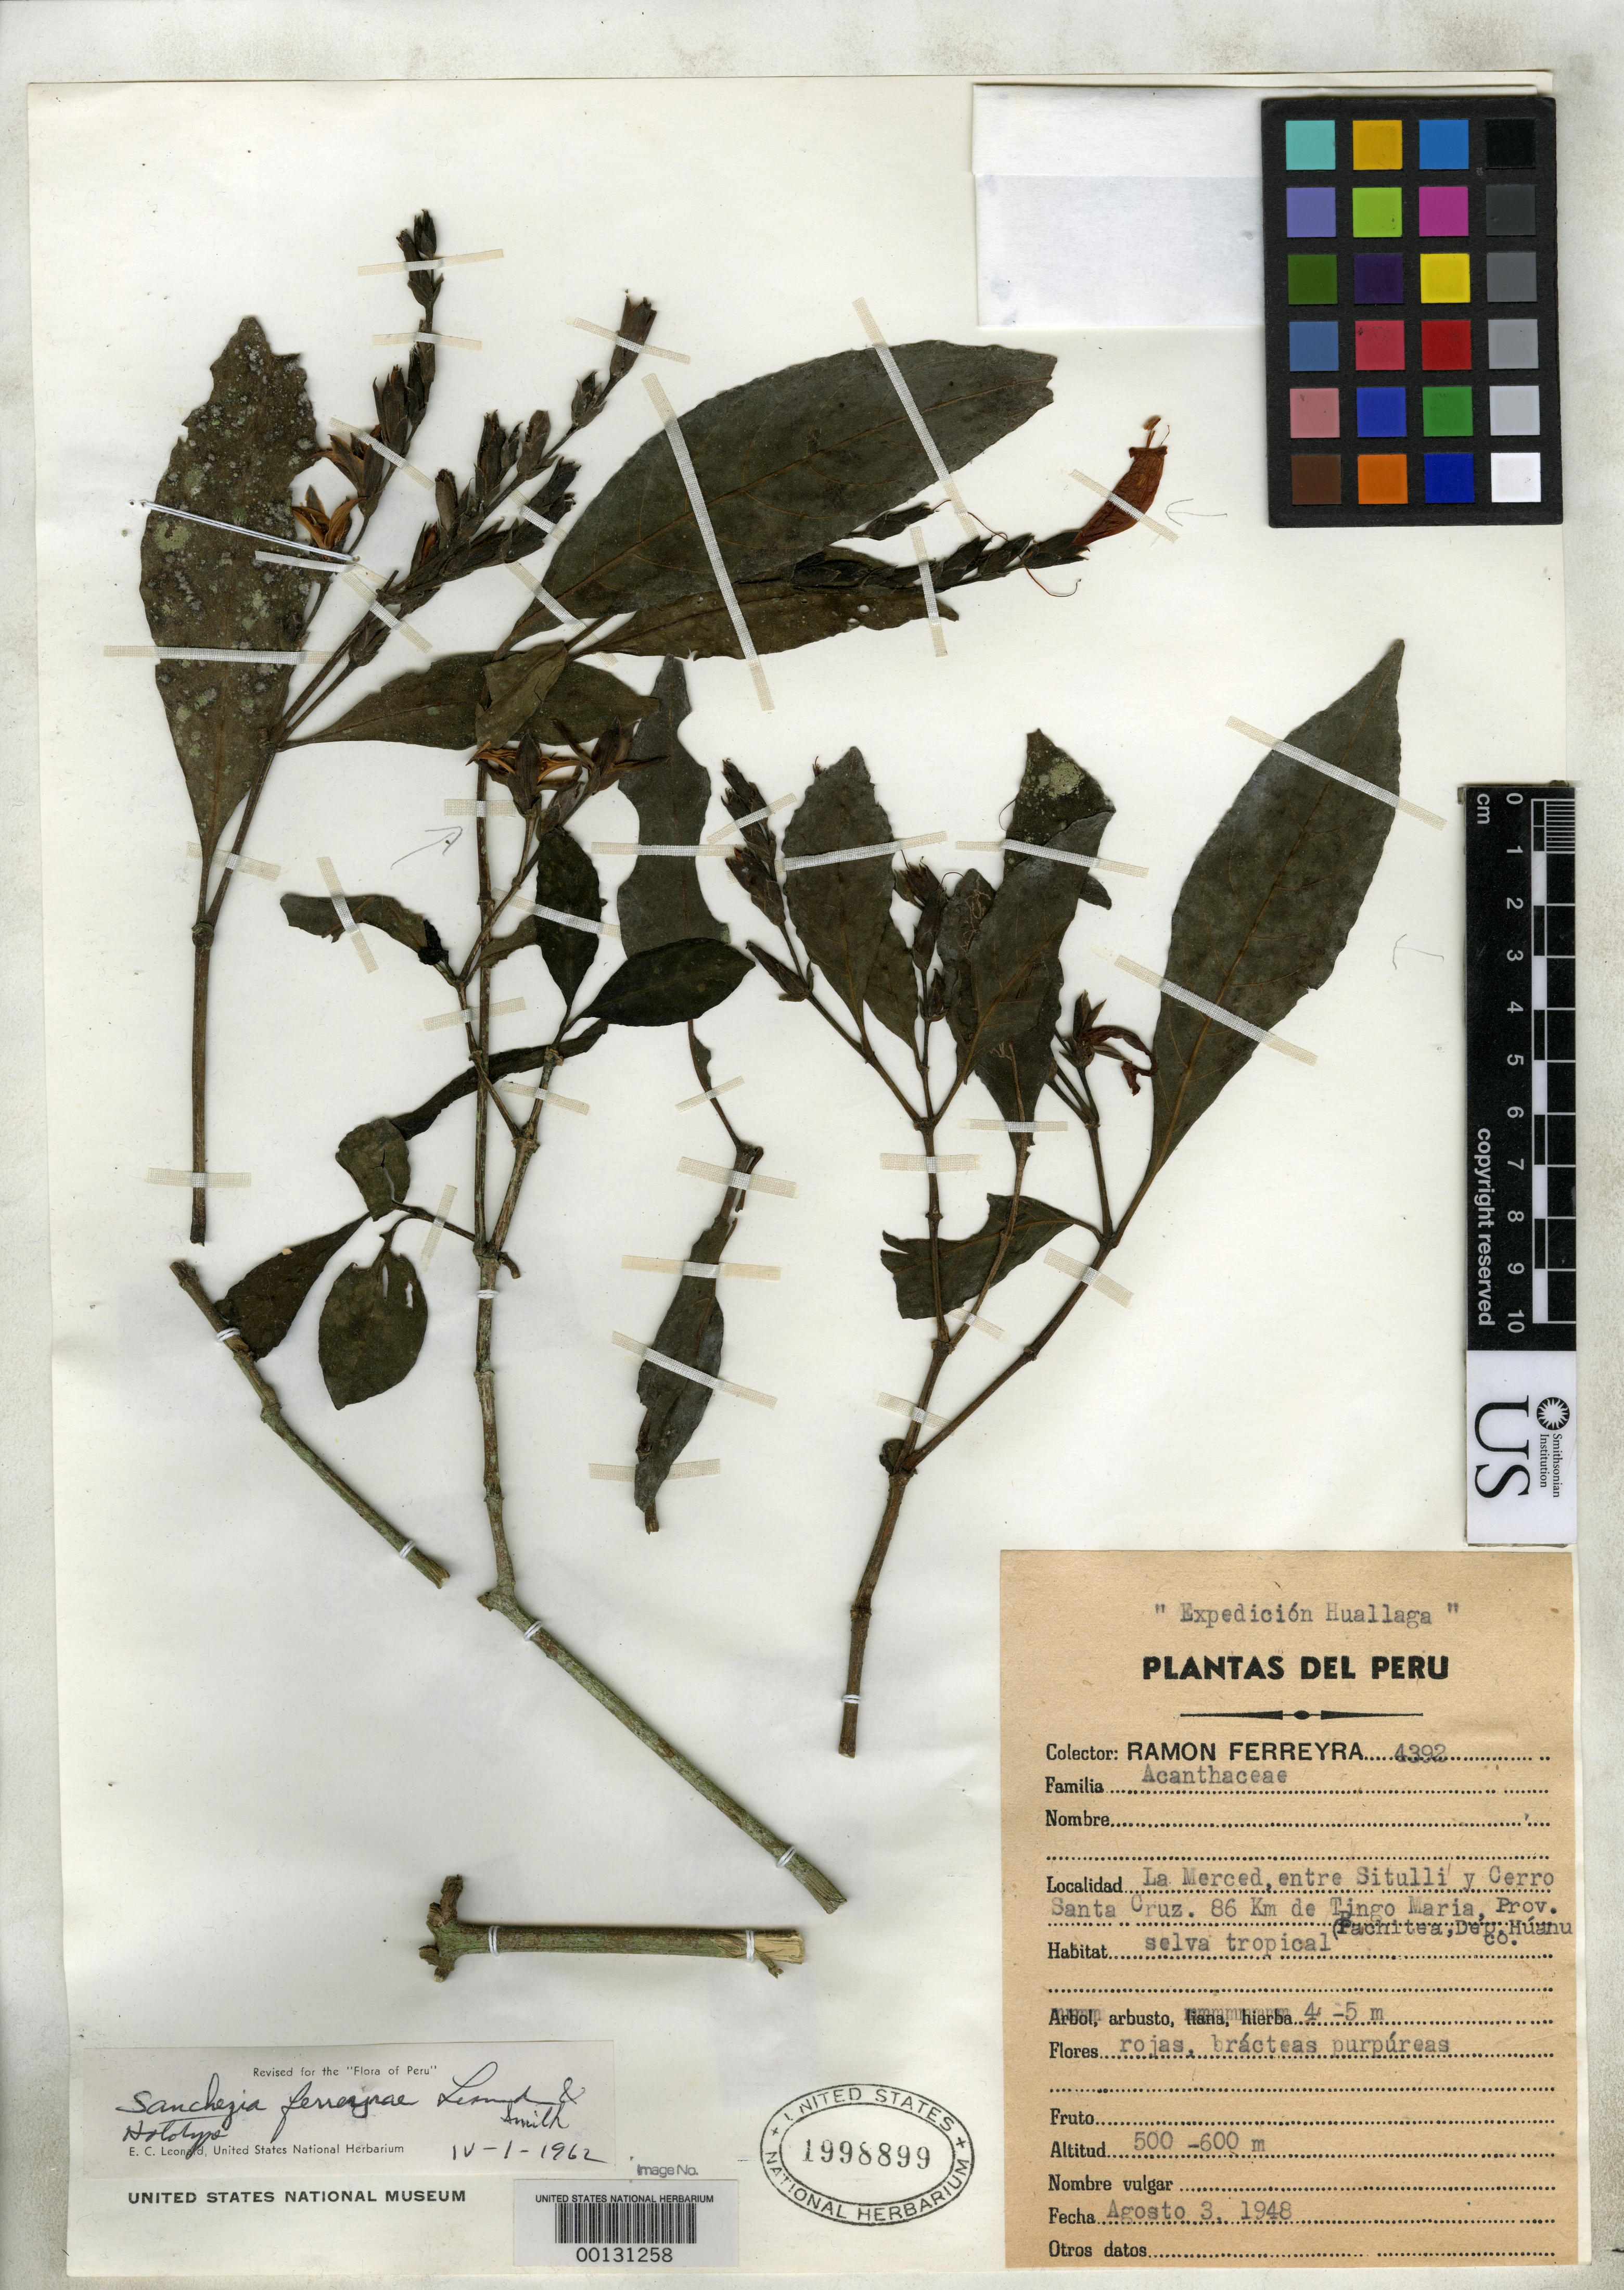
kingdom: Plantae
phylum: Tracheophyta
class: Magnoliopsida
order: Lamiales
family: Acanthaceae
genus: Sanchezia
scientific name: Sanchezia ferreyrae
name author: Leonard & L.B. Sm.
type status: Holotype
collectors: R. A. Ferreyra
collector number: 4392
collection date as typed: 03 Aug 1948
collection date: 1948-08-03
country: Peru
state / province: Huánuco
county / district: Pachitea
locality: Prov. Pachitea, La Merced, between Situlli and Cerro Santa Cruz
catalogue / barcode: US 1998899